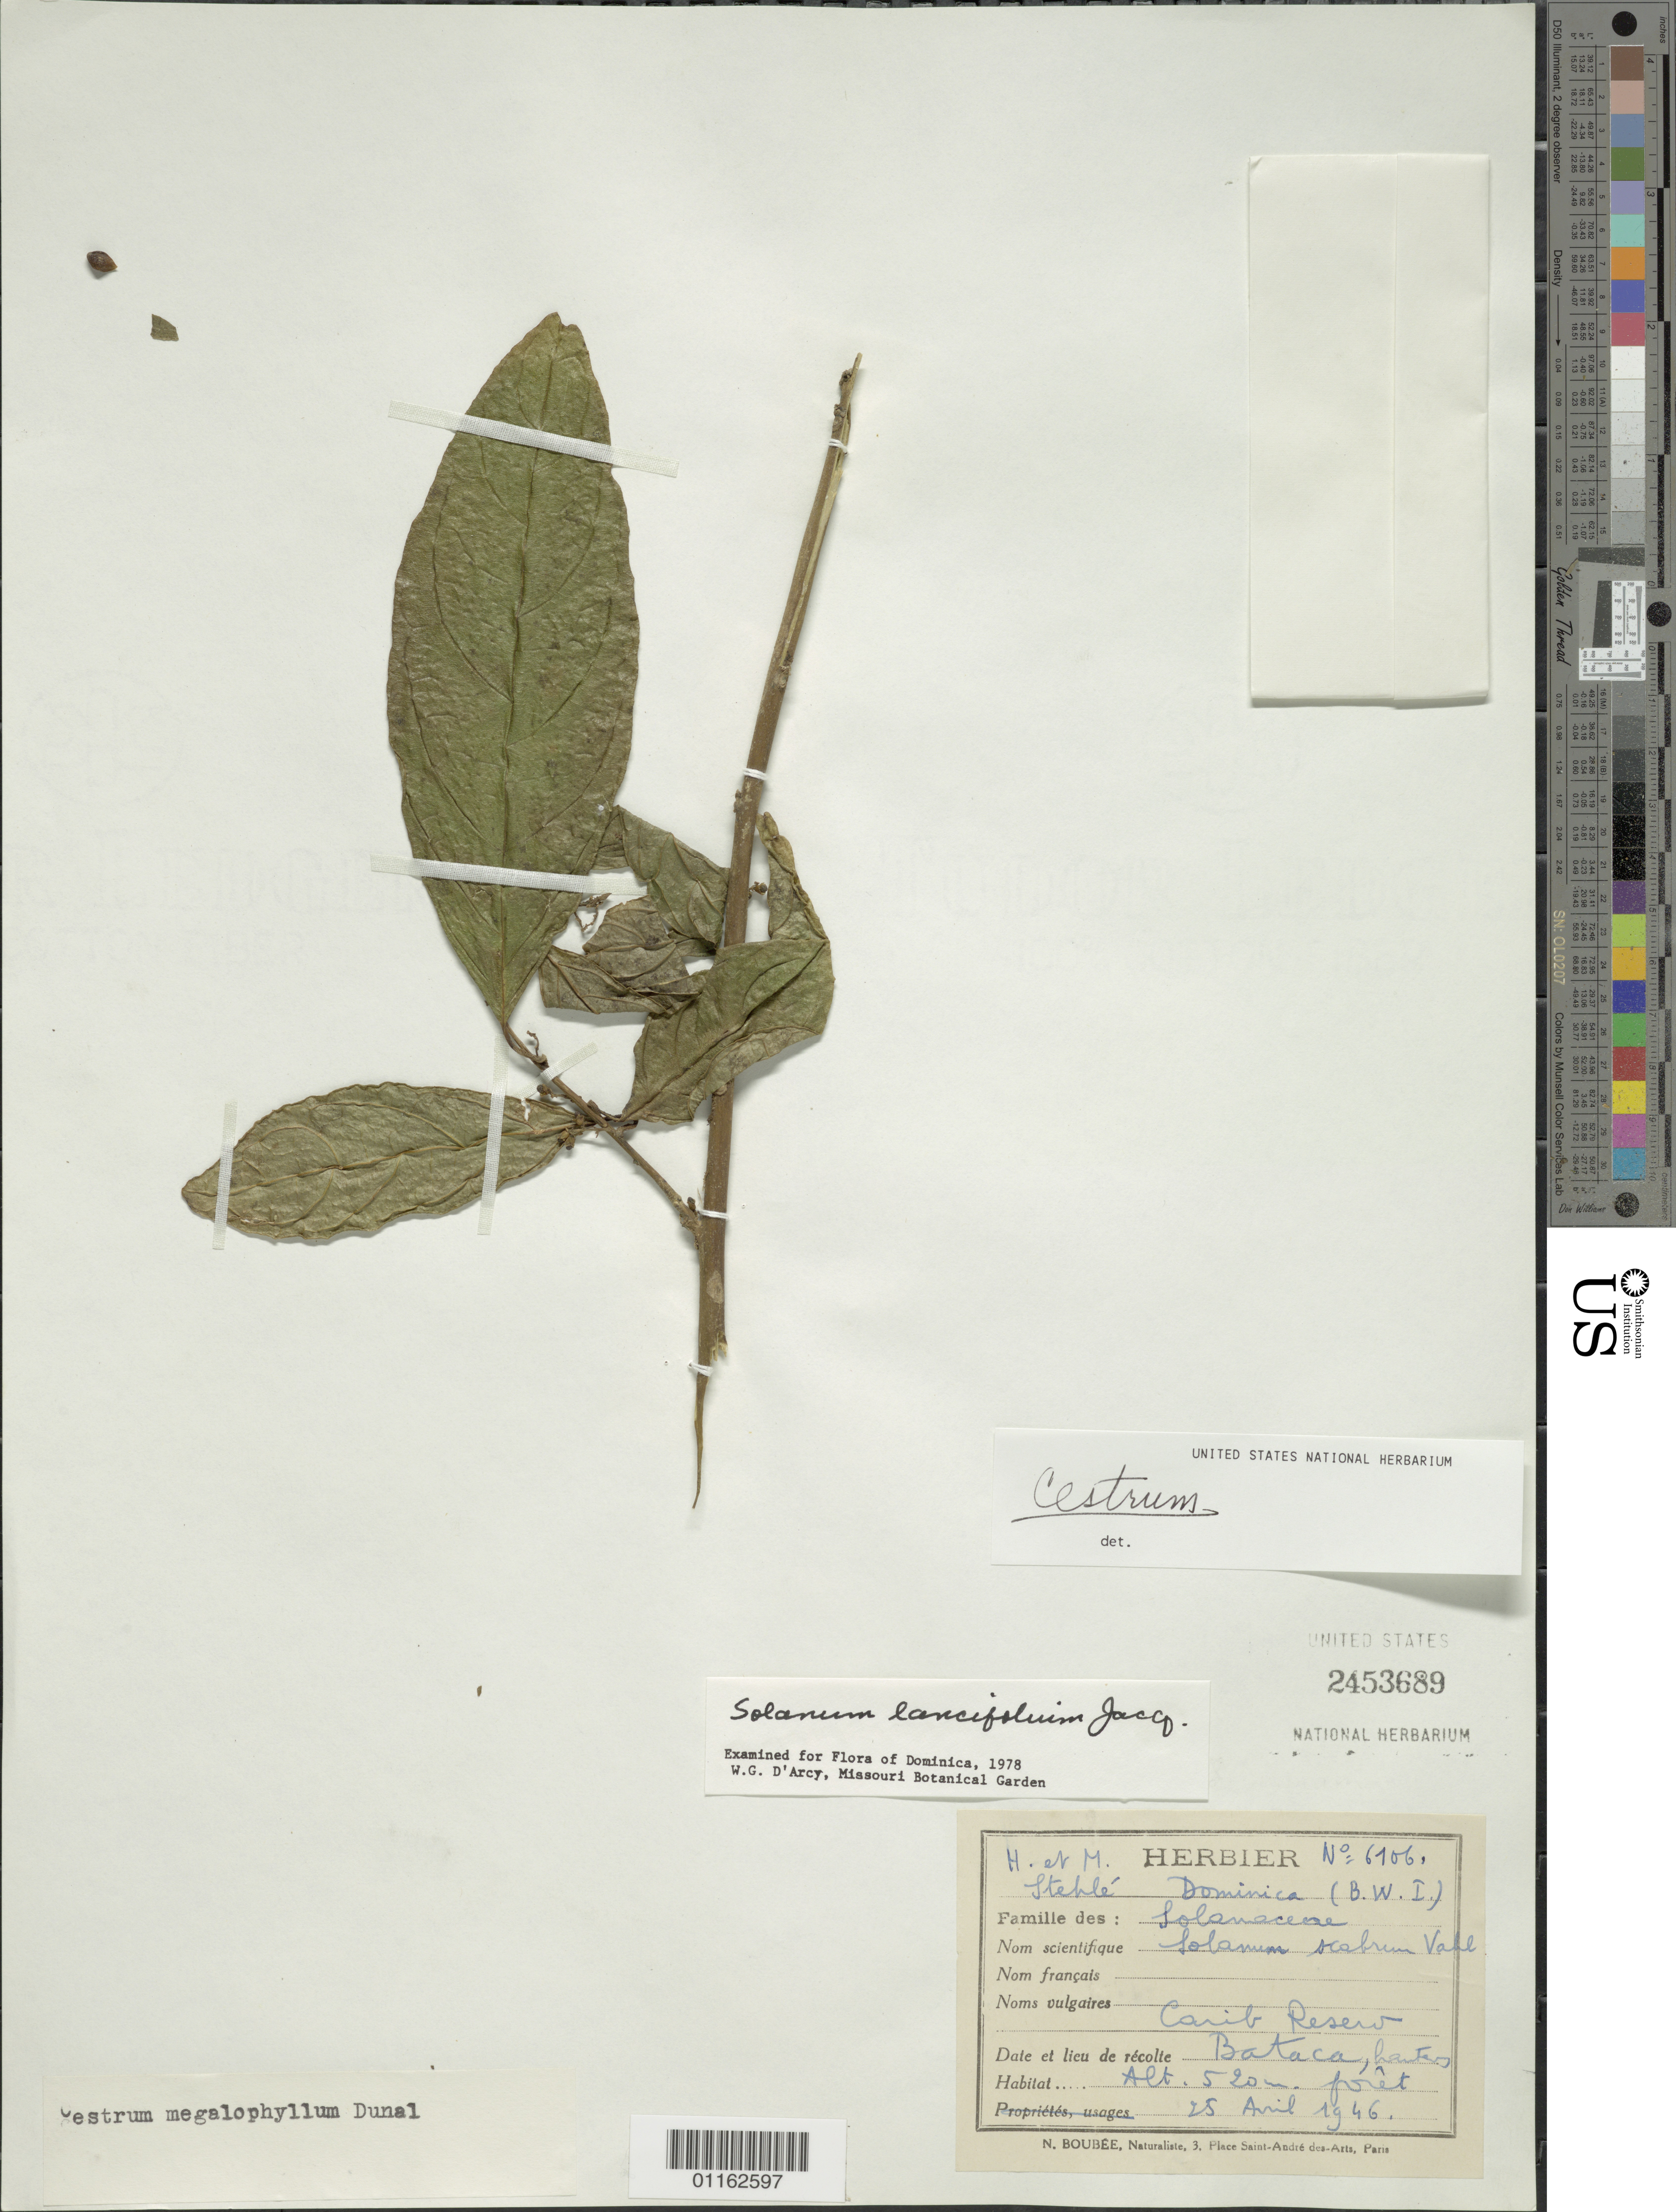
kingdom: Plantae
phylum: Tracheophyta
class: Magnoliopsida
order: Solanales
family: Solanaceae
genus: Cestrum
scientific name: Cestrum sp.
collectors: H. Stehlé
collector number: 6106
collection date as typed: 25 Apr 1946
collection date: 1946-04-25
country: Dominica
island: Dominica I.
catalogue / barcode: US 2453689